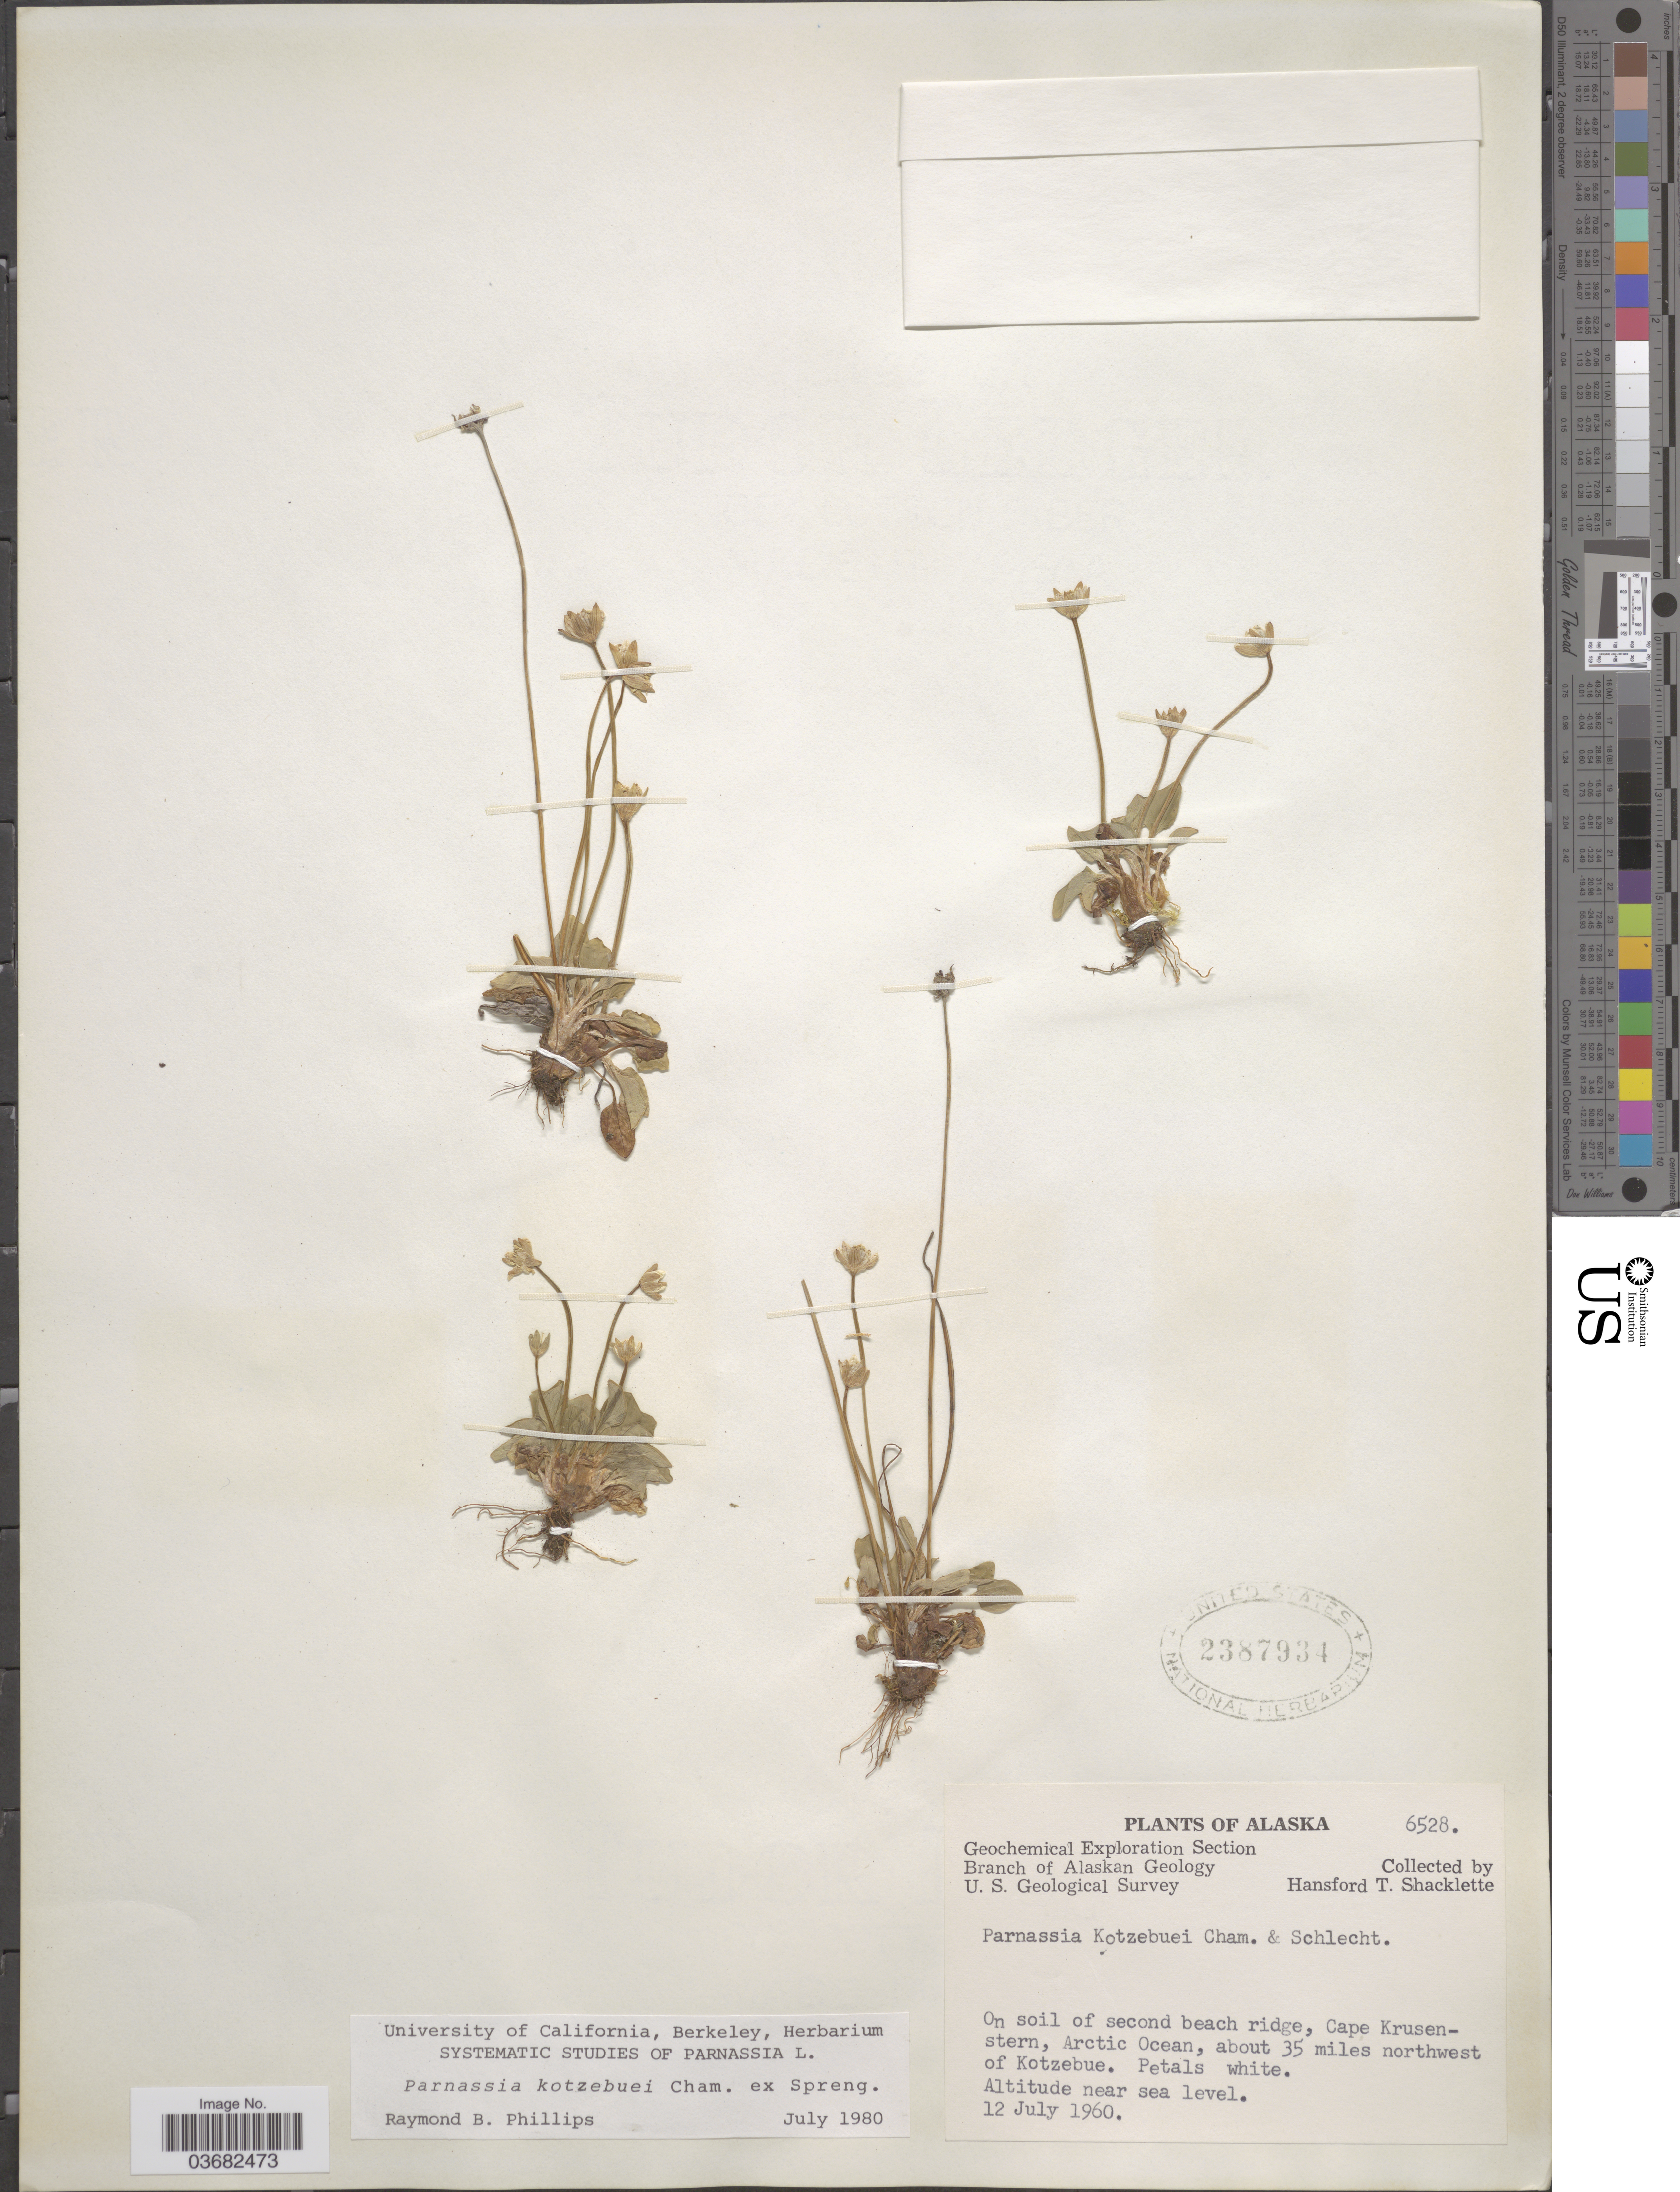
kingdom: Plantae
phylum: Tracheophyta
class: Magnoliopsida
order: Celastrales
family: Parnassiaceae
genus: Parnassia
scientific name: Parnassia kotzebuei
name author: Cham. ex Spreng.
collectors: H. Schacklette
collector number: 6528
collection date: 1960-07-12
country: United States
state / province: Alaska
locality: Geochemical Exploration Section. Branch of Alaskan Geology. U. S. Geological Survey. On soil of second beach ridge, Cape Krusenstern, Arctic Ocean, about 35 miles northwest of Kotzebue.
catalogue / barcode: US 2387934